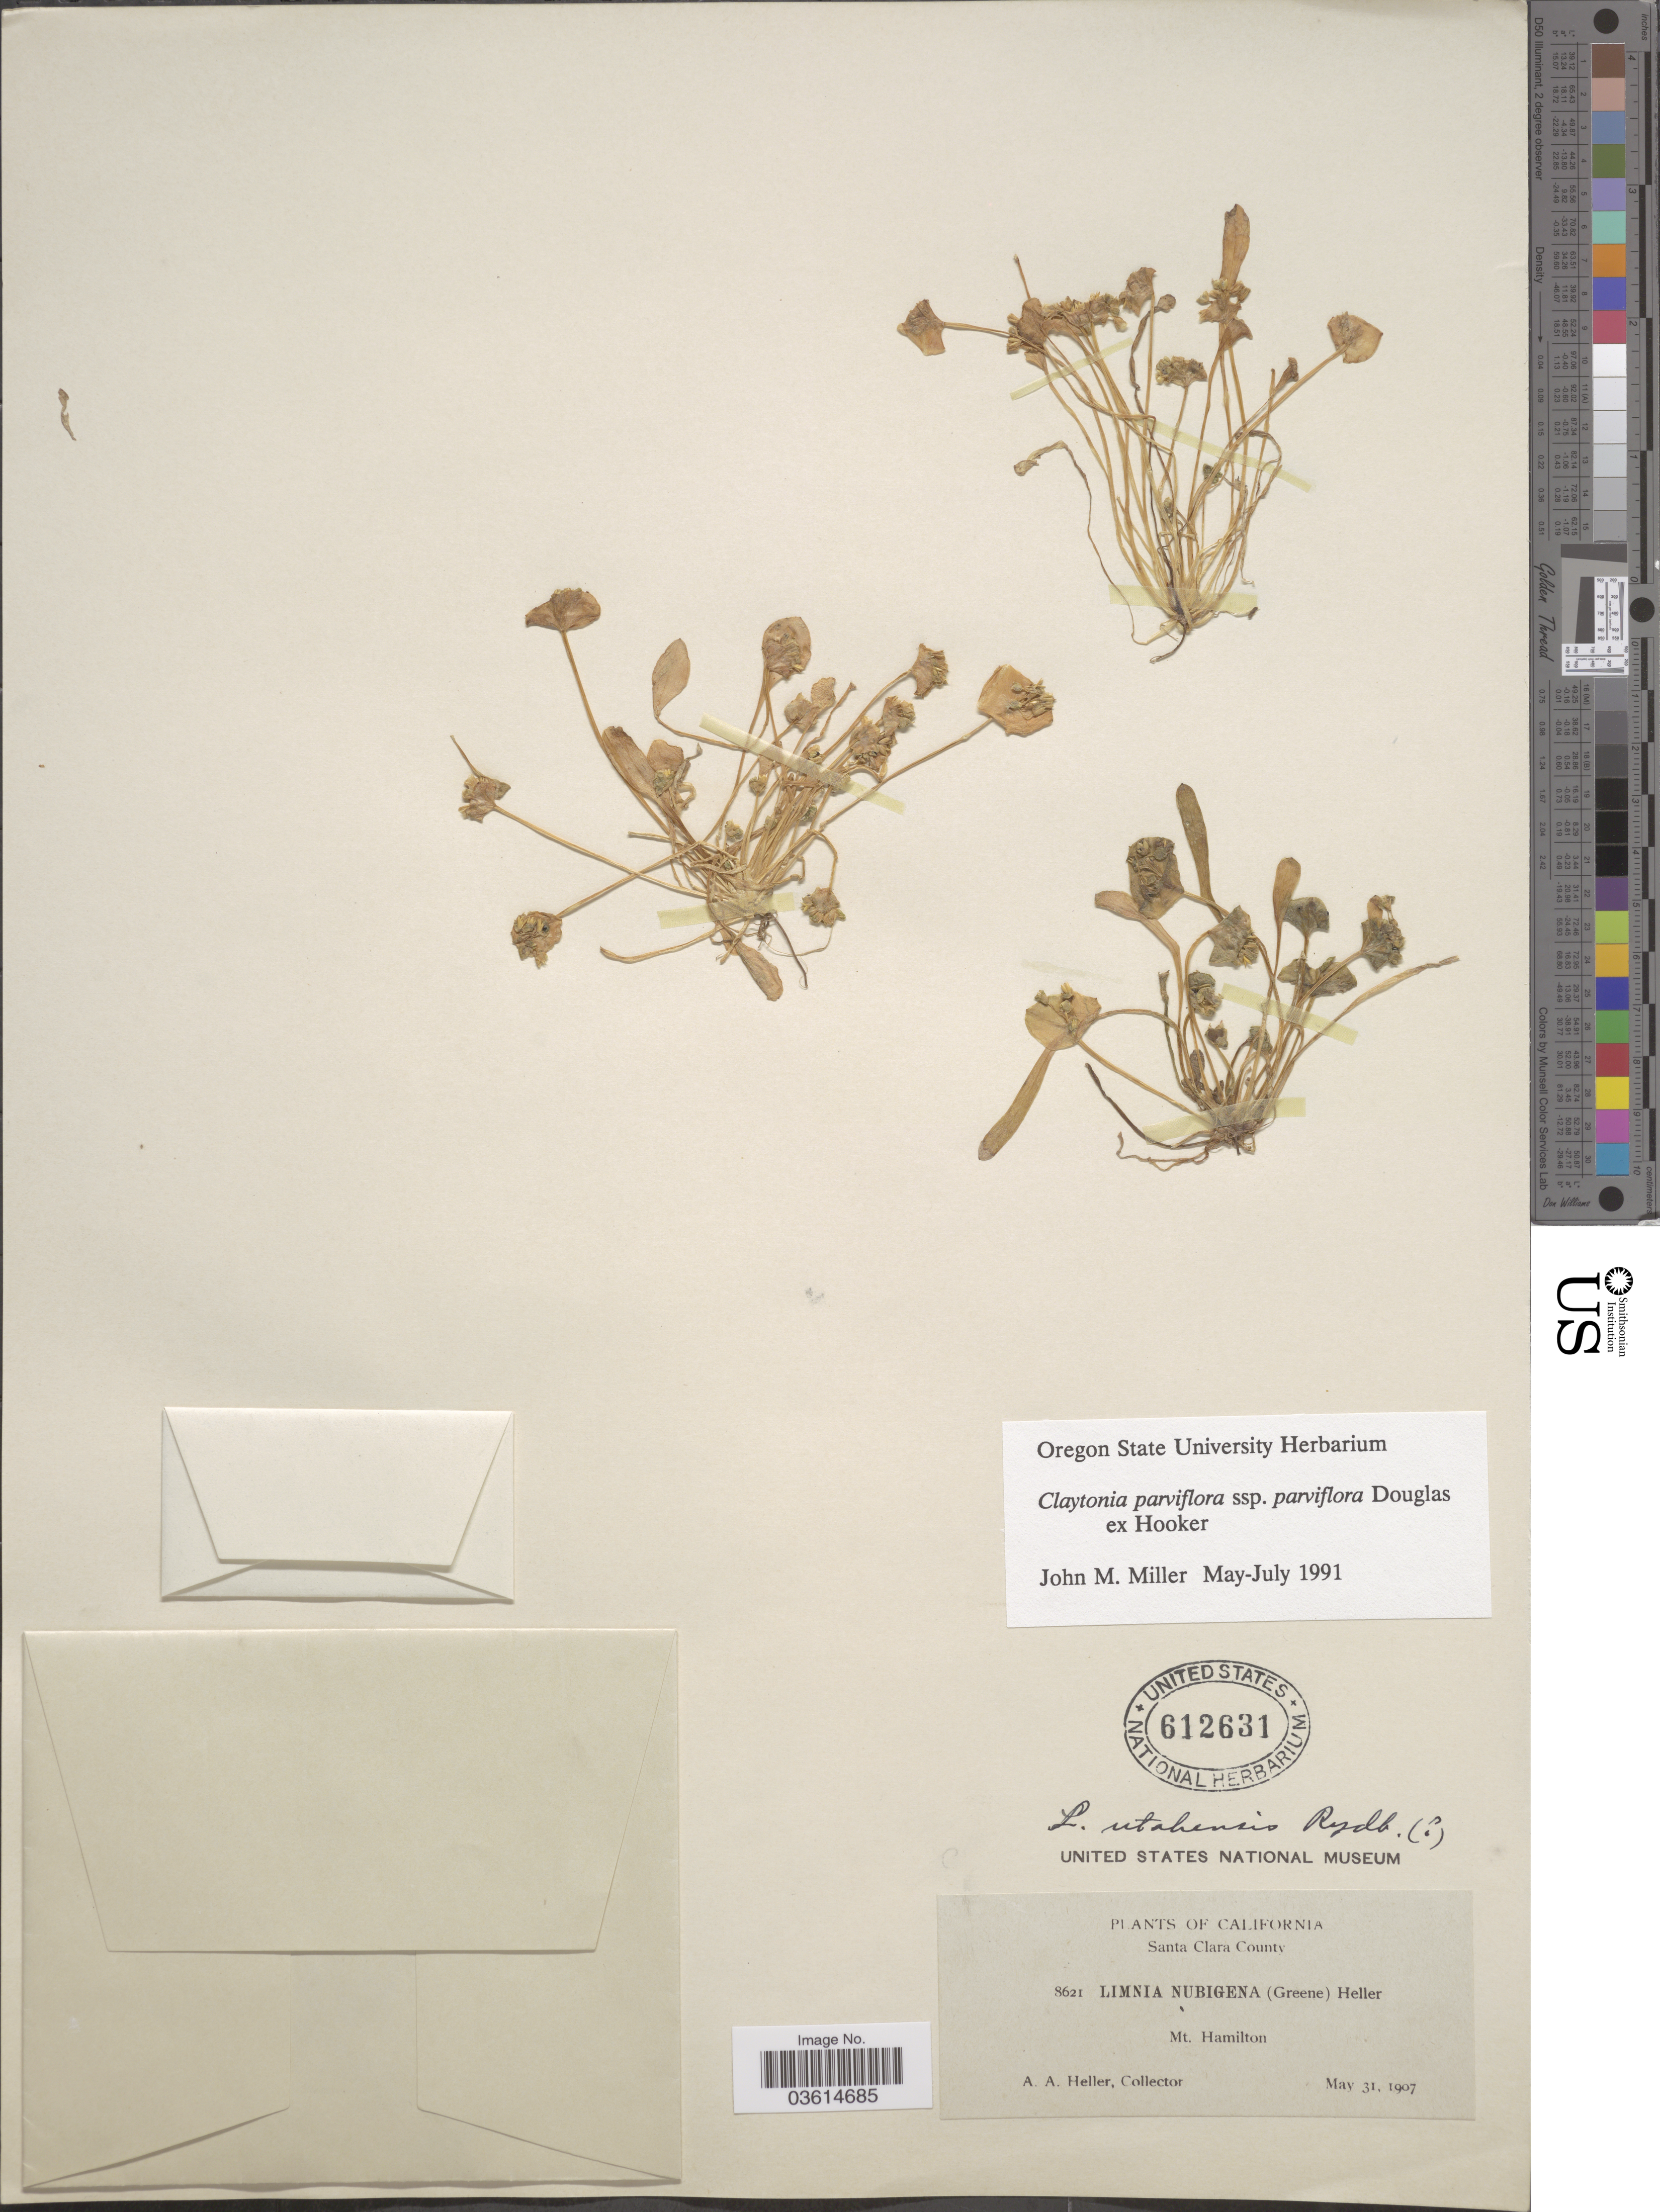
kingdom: Plantae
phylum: Tracheophyta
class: Magnoliopsida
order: Caryophyllales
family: Montiaceae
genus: Claytonia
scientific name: Claytonia parviflora subsp. parviflora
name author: Douglas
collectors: A. A. Heller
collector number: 8621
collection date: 1907-05-31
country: United States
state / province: California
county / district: Santa Clara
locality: Santa Clara County. Mt. Hamilton.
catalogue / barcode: US 612631